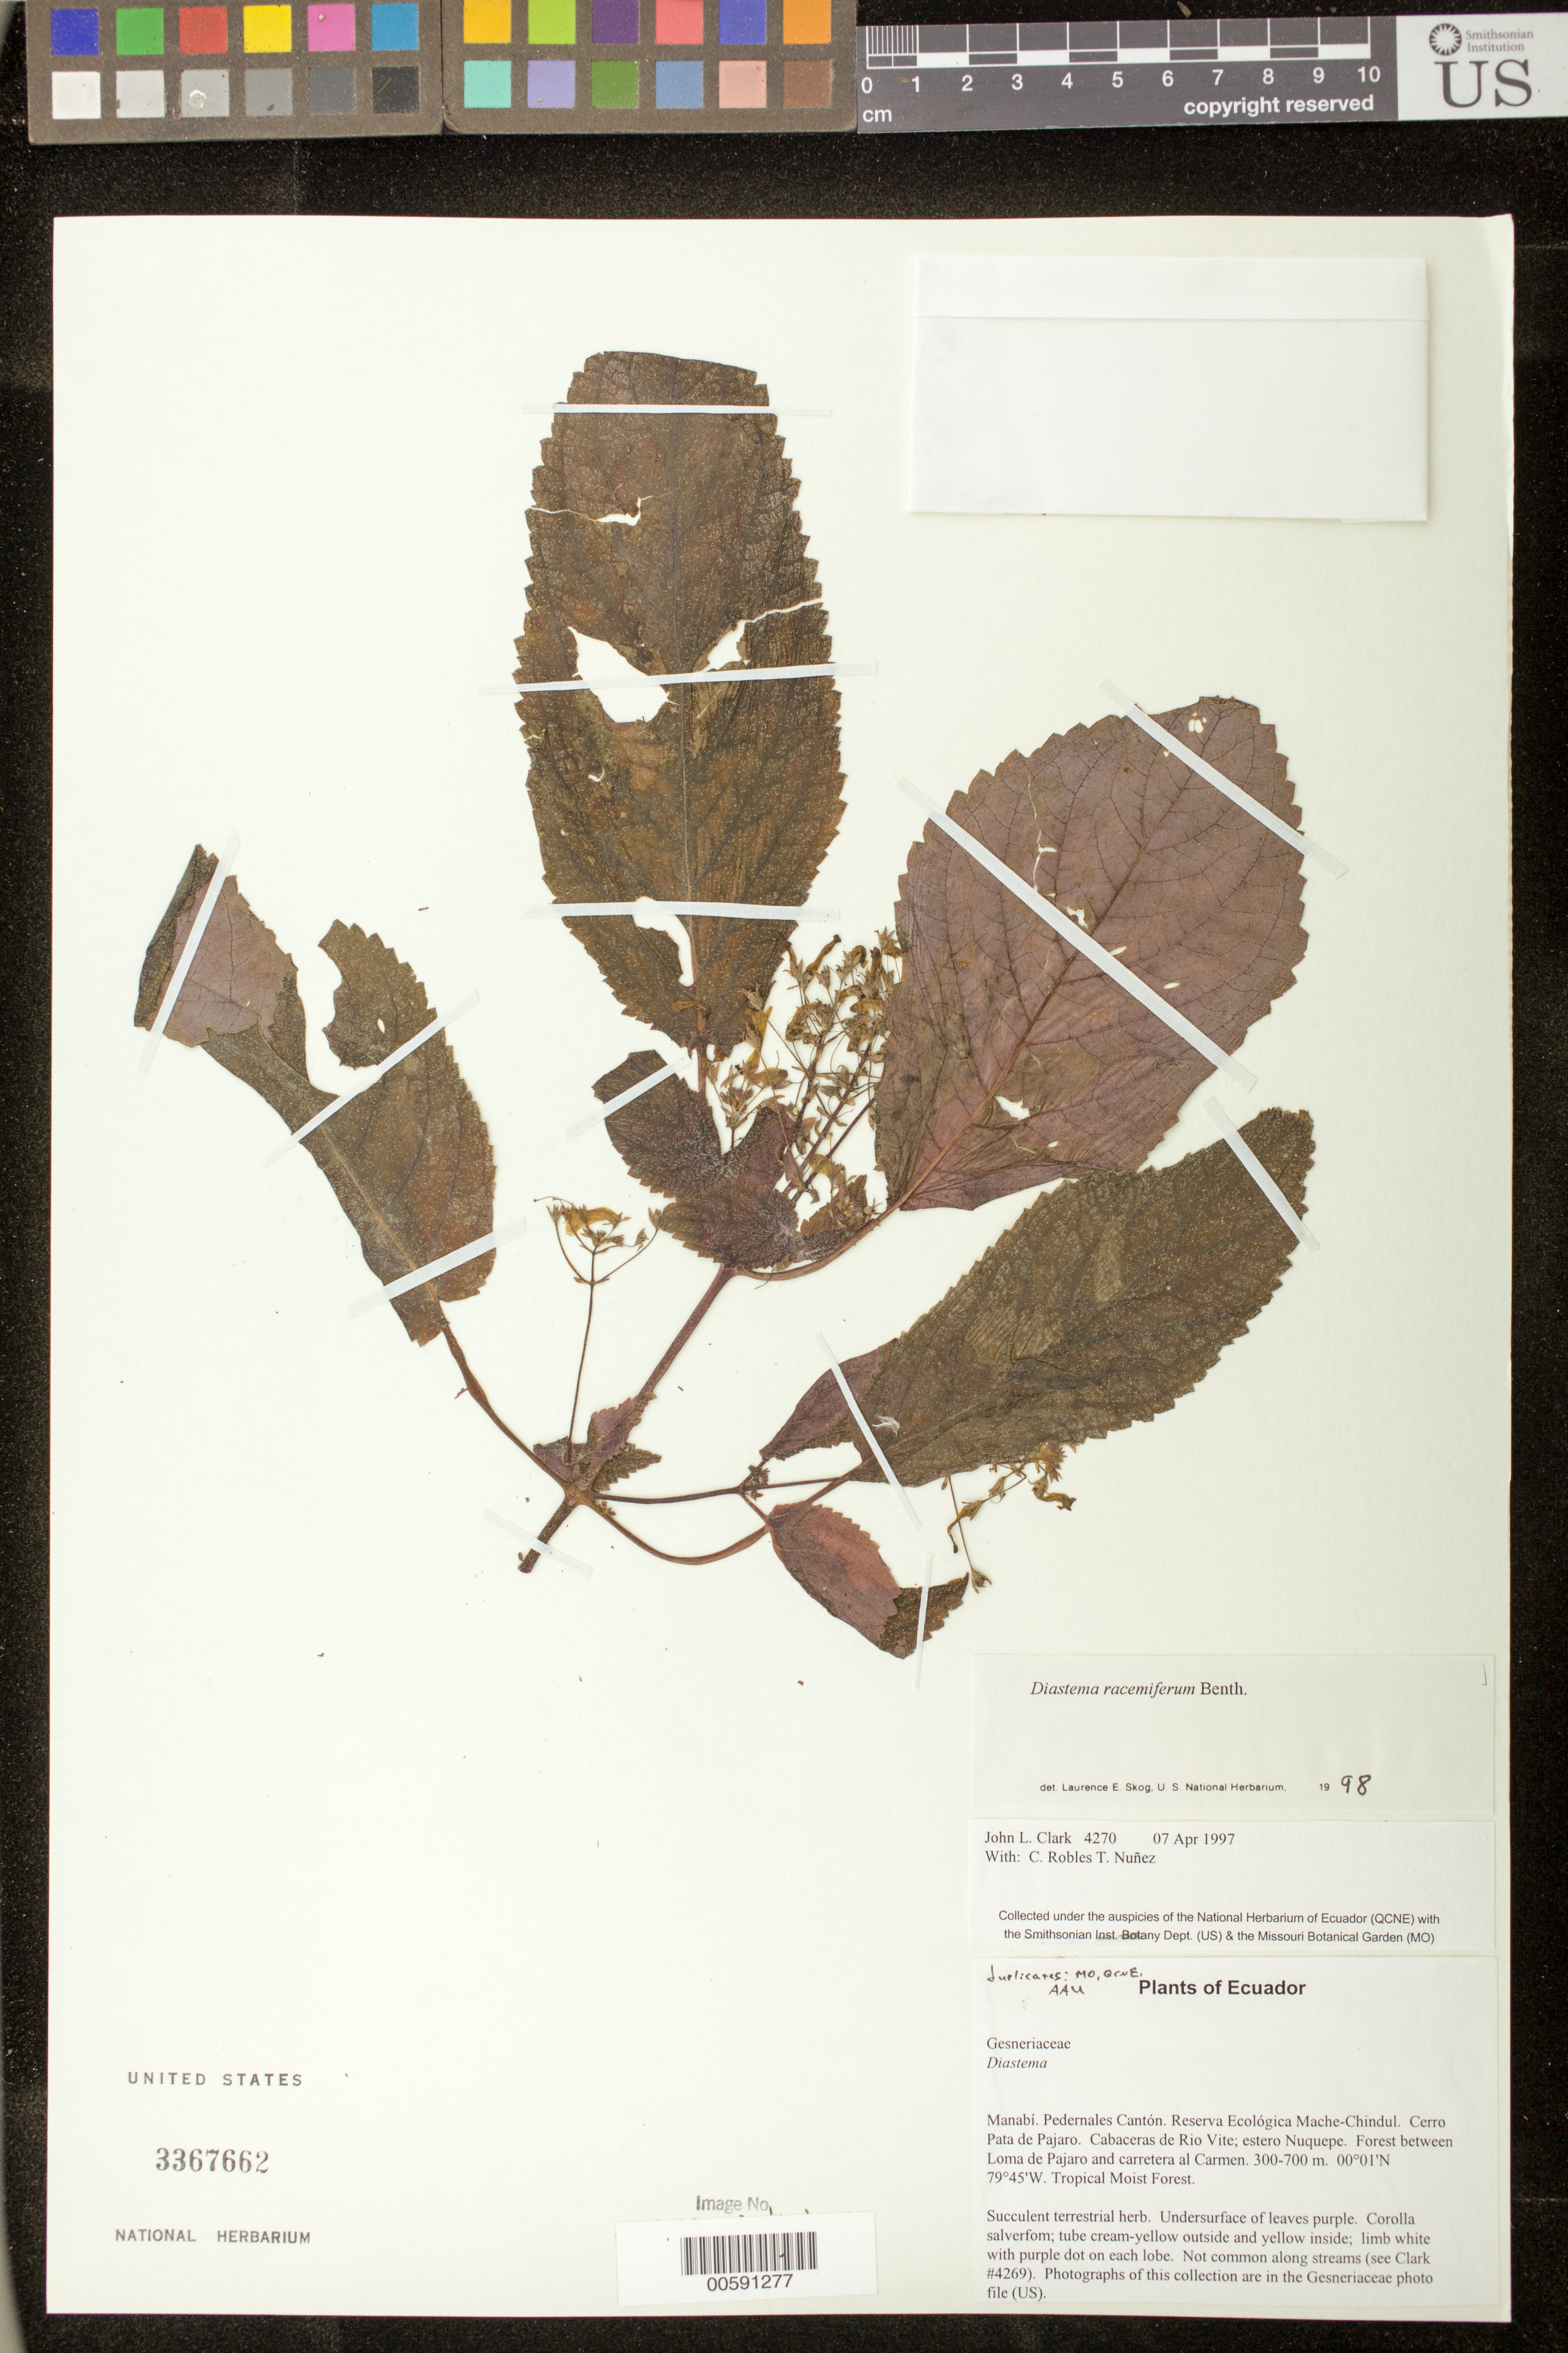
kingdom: Plantae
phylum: Tracheophyta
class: Magnoliopsida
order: Lamiales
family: Gesneriaceae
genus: Diastema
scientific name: Diastema racemiferum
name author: Benth.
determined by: Skog, Laurence E.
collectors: J. L. Clark, T. Núñez & C. Robles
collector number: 4270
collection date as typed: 07 Apr 1997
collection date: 1997-04-07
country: Ecuador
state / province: Manabí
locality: Pedernales Cantón. Reserva Ecológica Mache-Chindul. Cerro Pata de Pajaro. Cabaceras de Rio Vite; estero Nuquepe. Forest between Loma de Pajaro and carretera al Carmen.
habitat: Tropical Moist Forest.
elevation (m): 300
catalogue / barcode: US 3367662